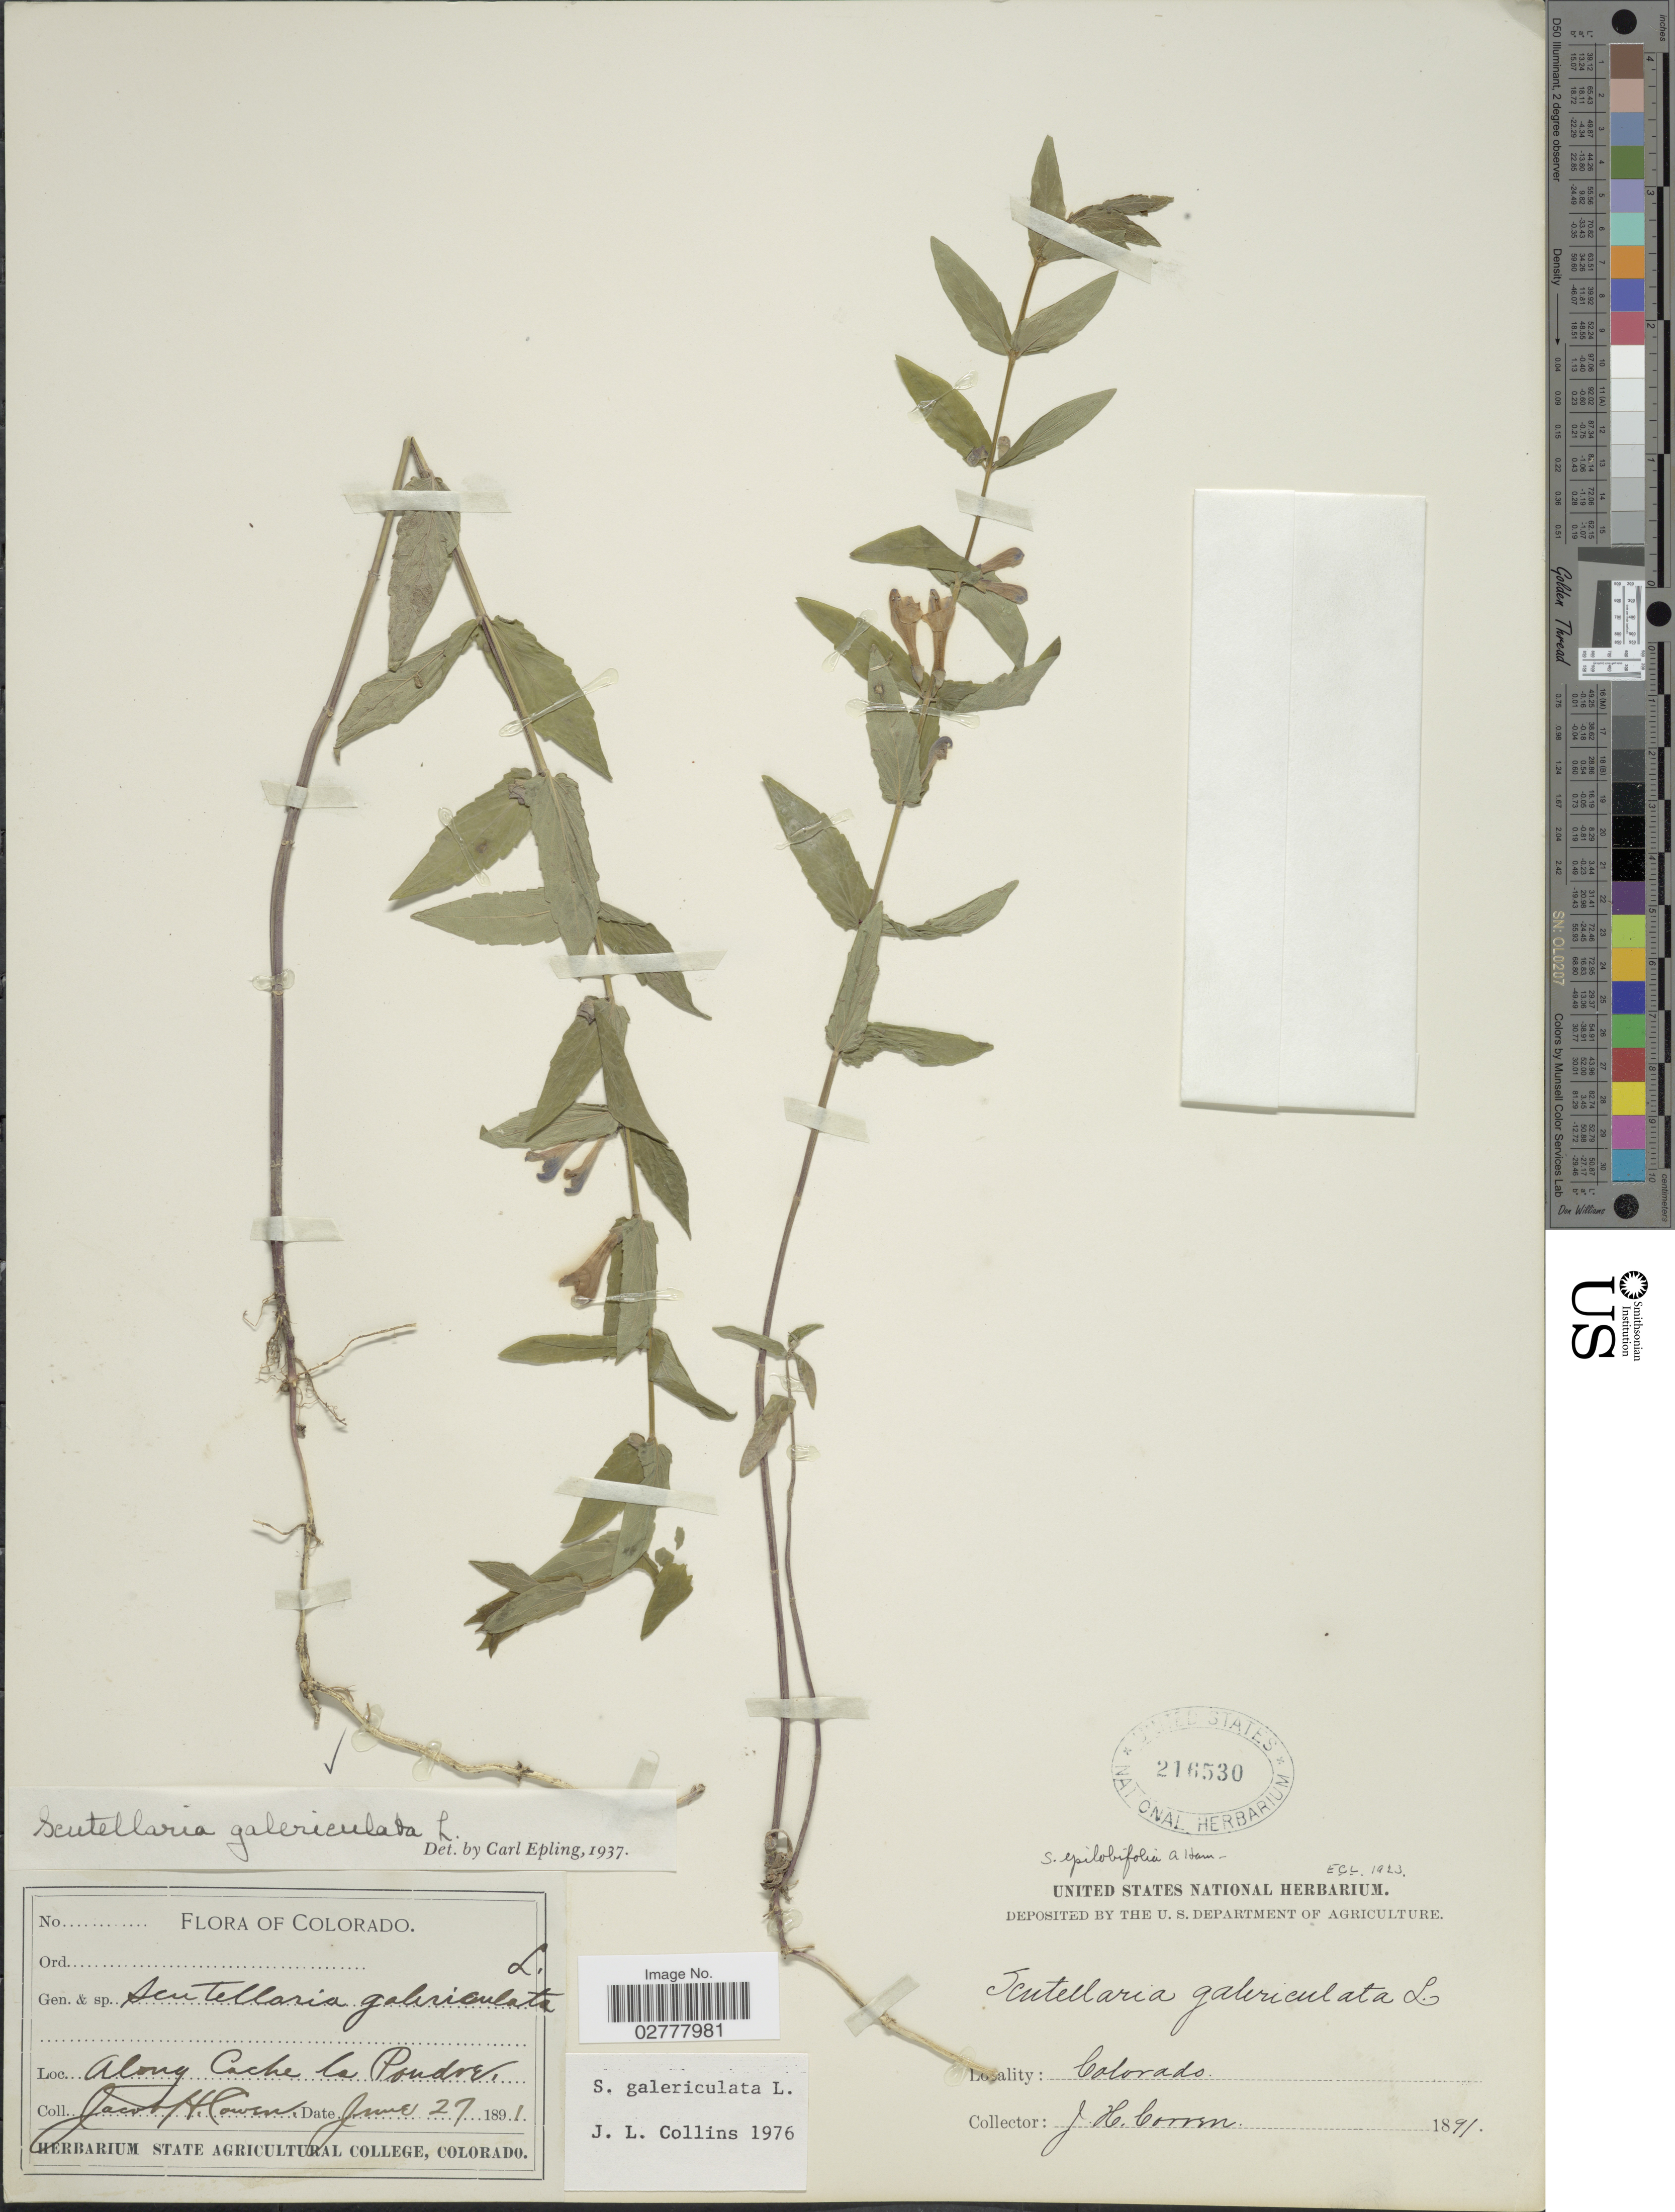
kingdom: Plantae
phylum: Tracheophyta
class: Magnoliopsida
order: Lamiales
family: Lamiaceae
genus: Scutellaria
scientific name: Scutellaria galericulata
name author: L.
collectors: J. H. Cowen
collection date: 1891-06-27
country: United States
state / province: Colorado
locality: Along Cache la Poudre.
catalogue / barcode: US 216530